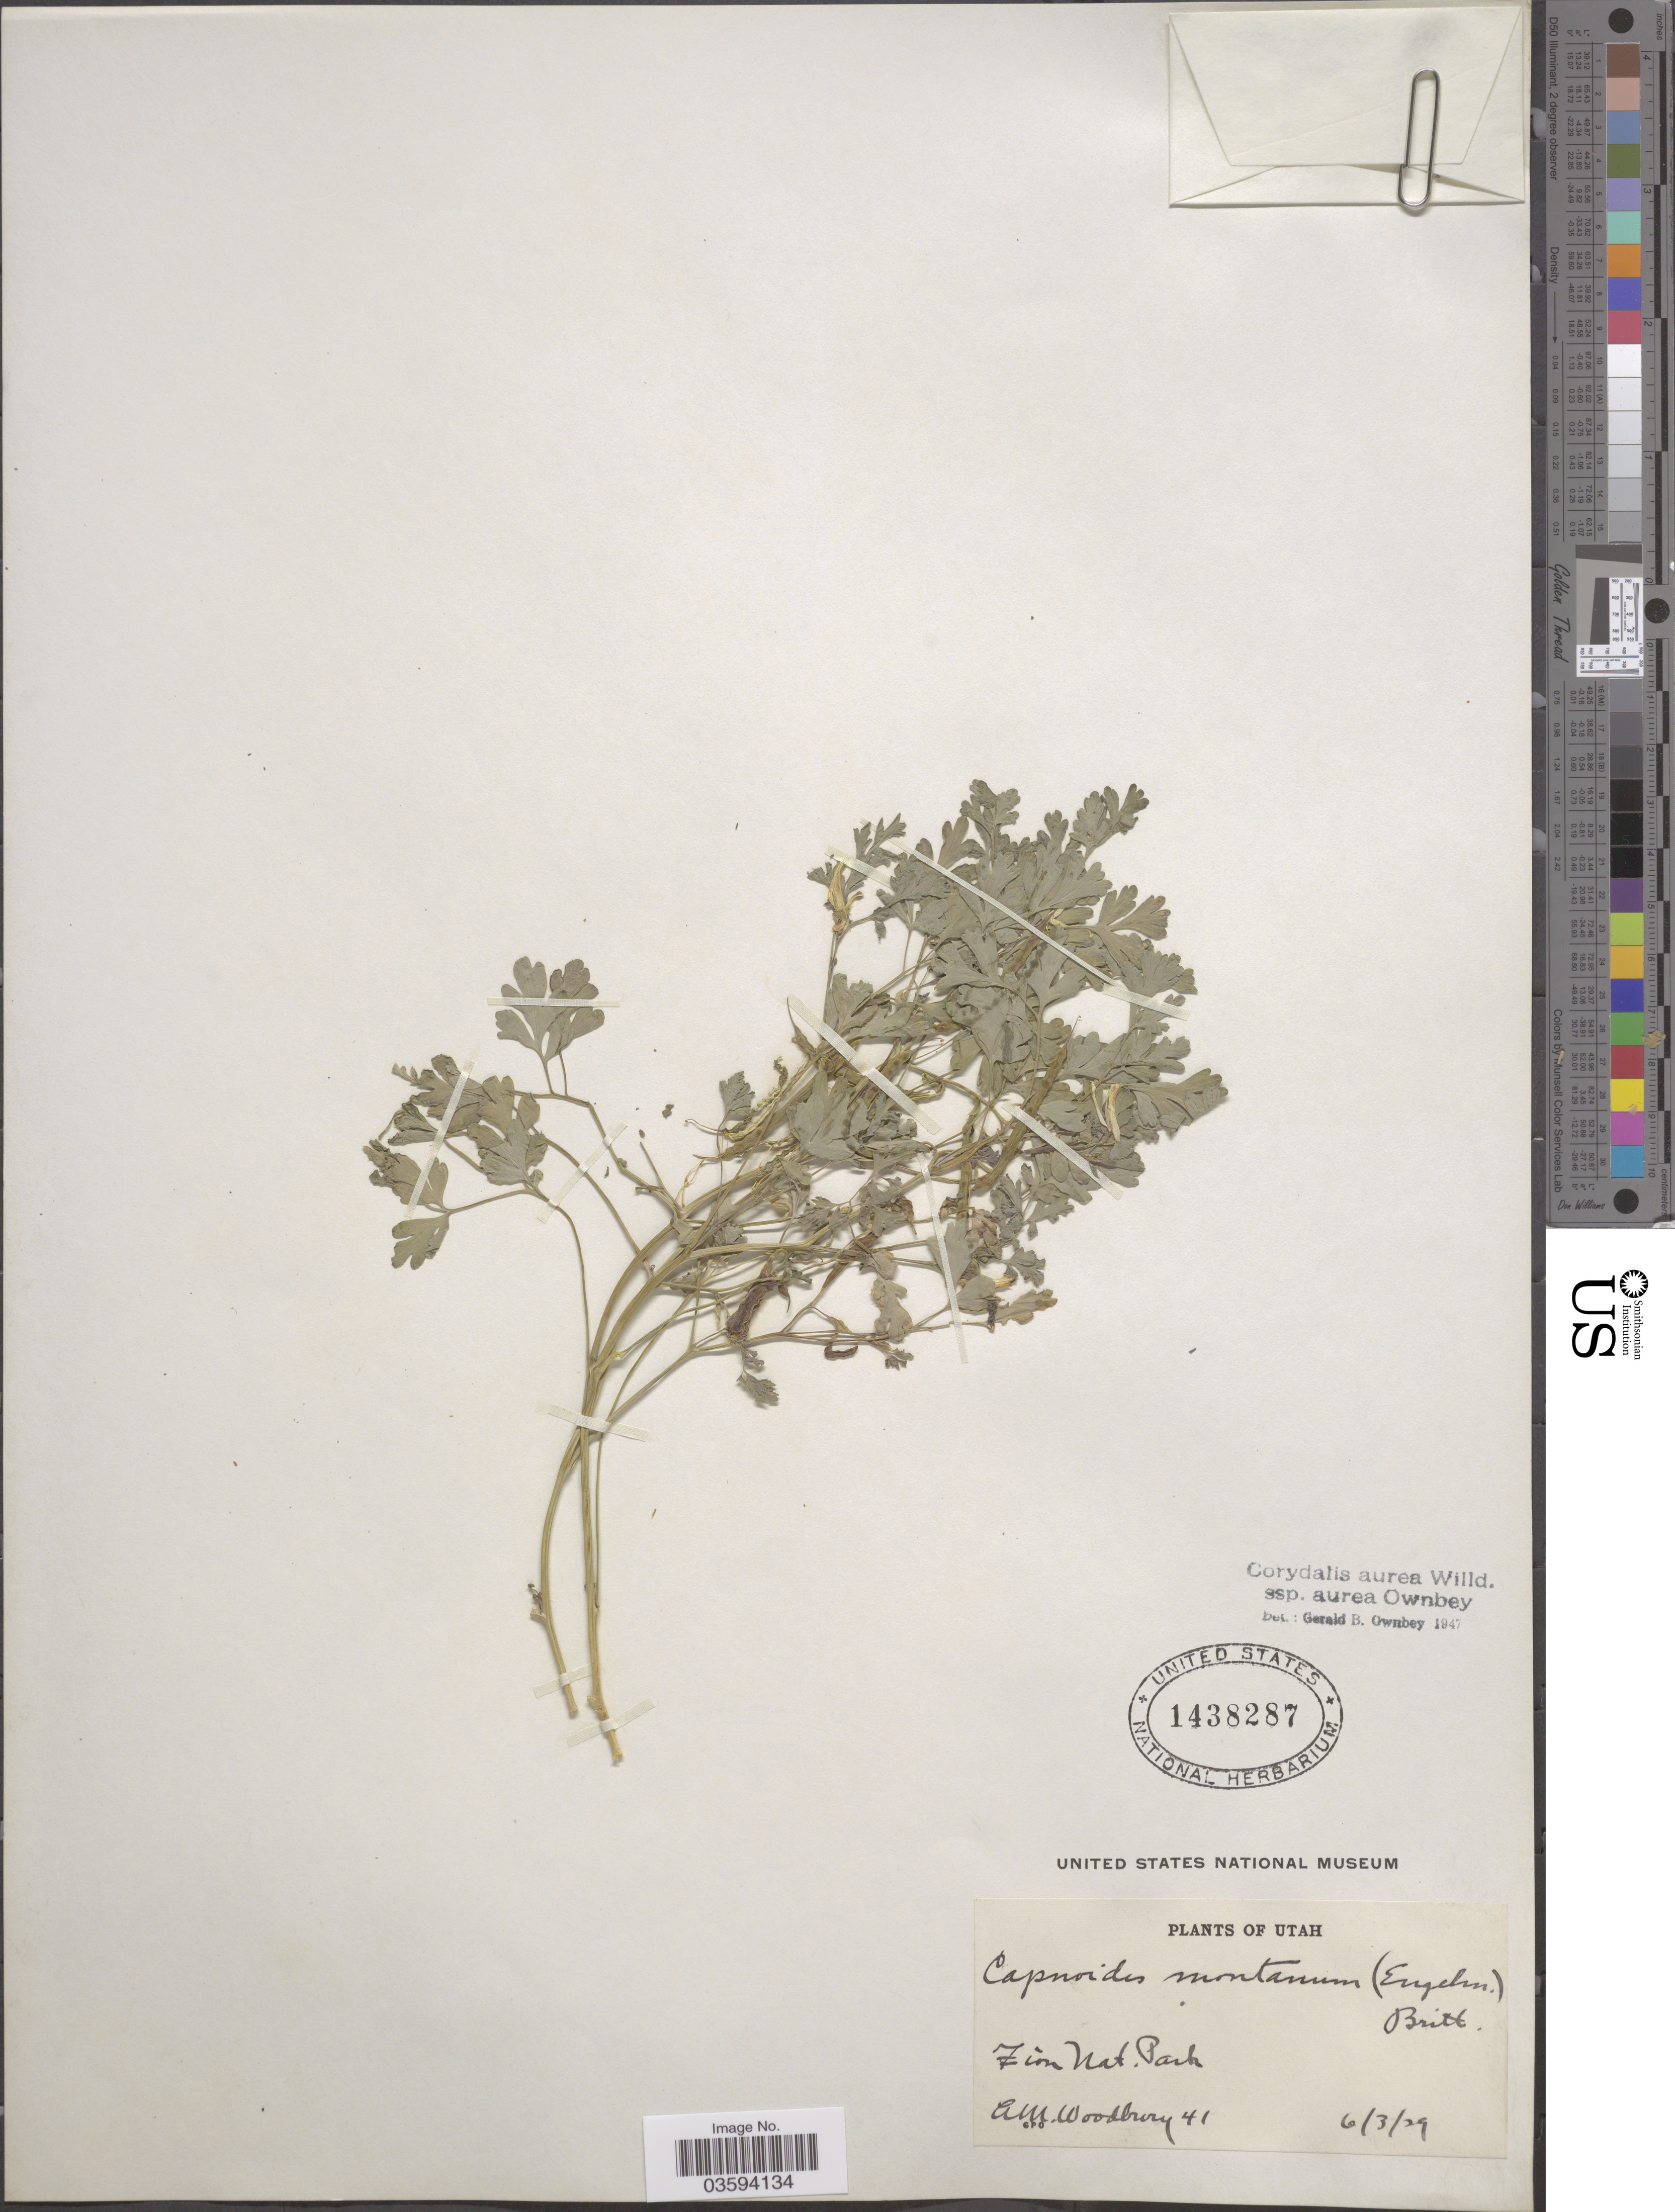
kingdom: Plantae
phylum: Tracheophyta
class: Magnoliopsida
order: Ranunculales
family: Papaveraceae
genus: Corydalis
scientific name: Corydalis aurea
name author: Willd.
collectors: A. M. Woodbury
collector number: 41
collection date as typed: Transcribed d/m/y: 3/6/29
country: United States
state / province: Utah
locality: Zion Nat. Park.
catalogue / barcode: US 1438287